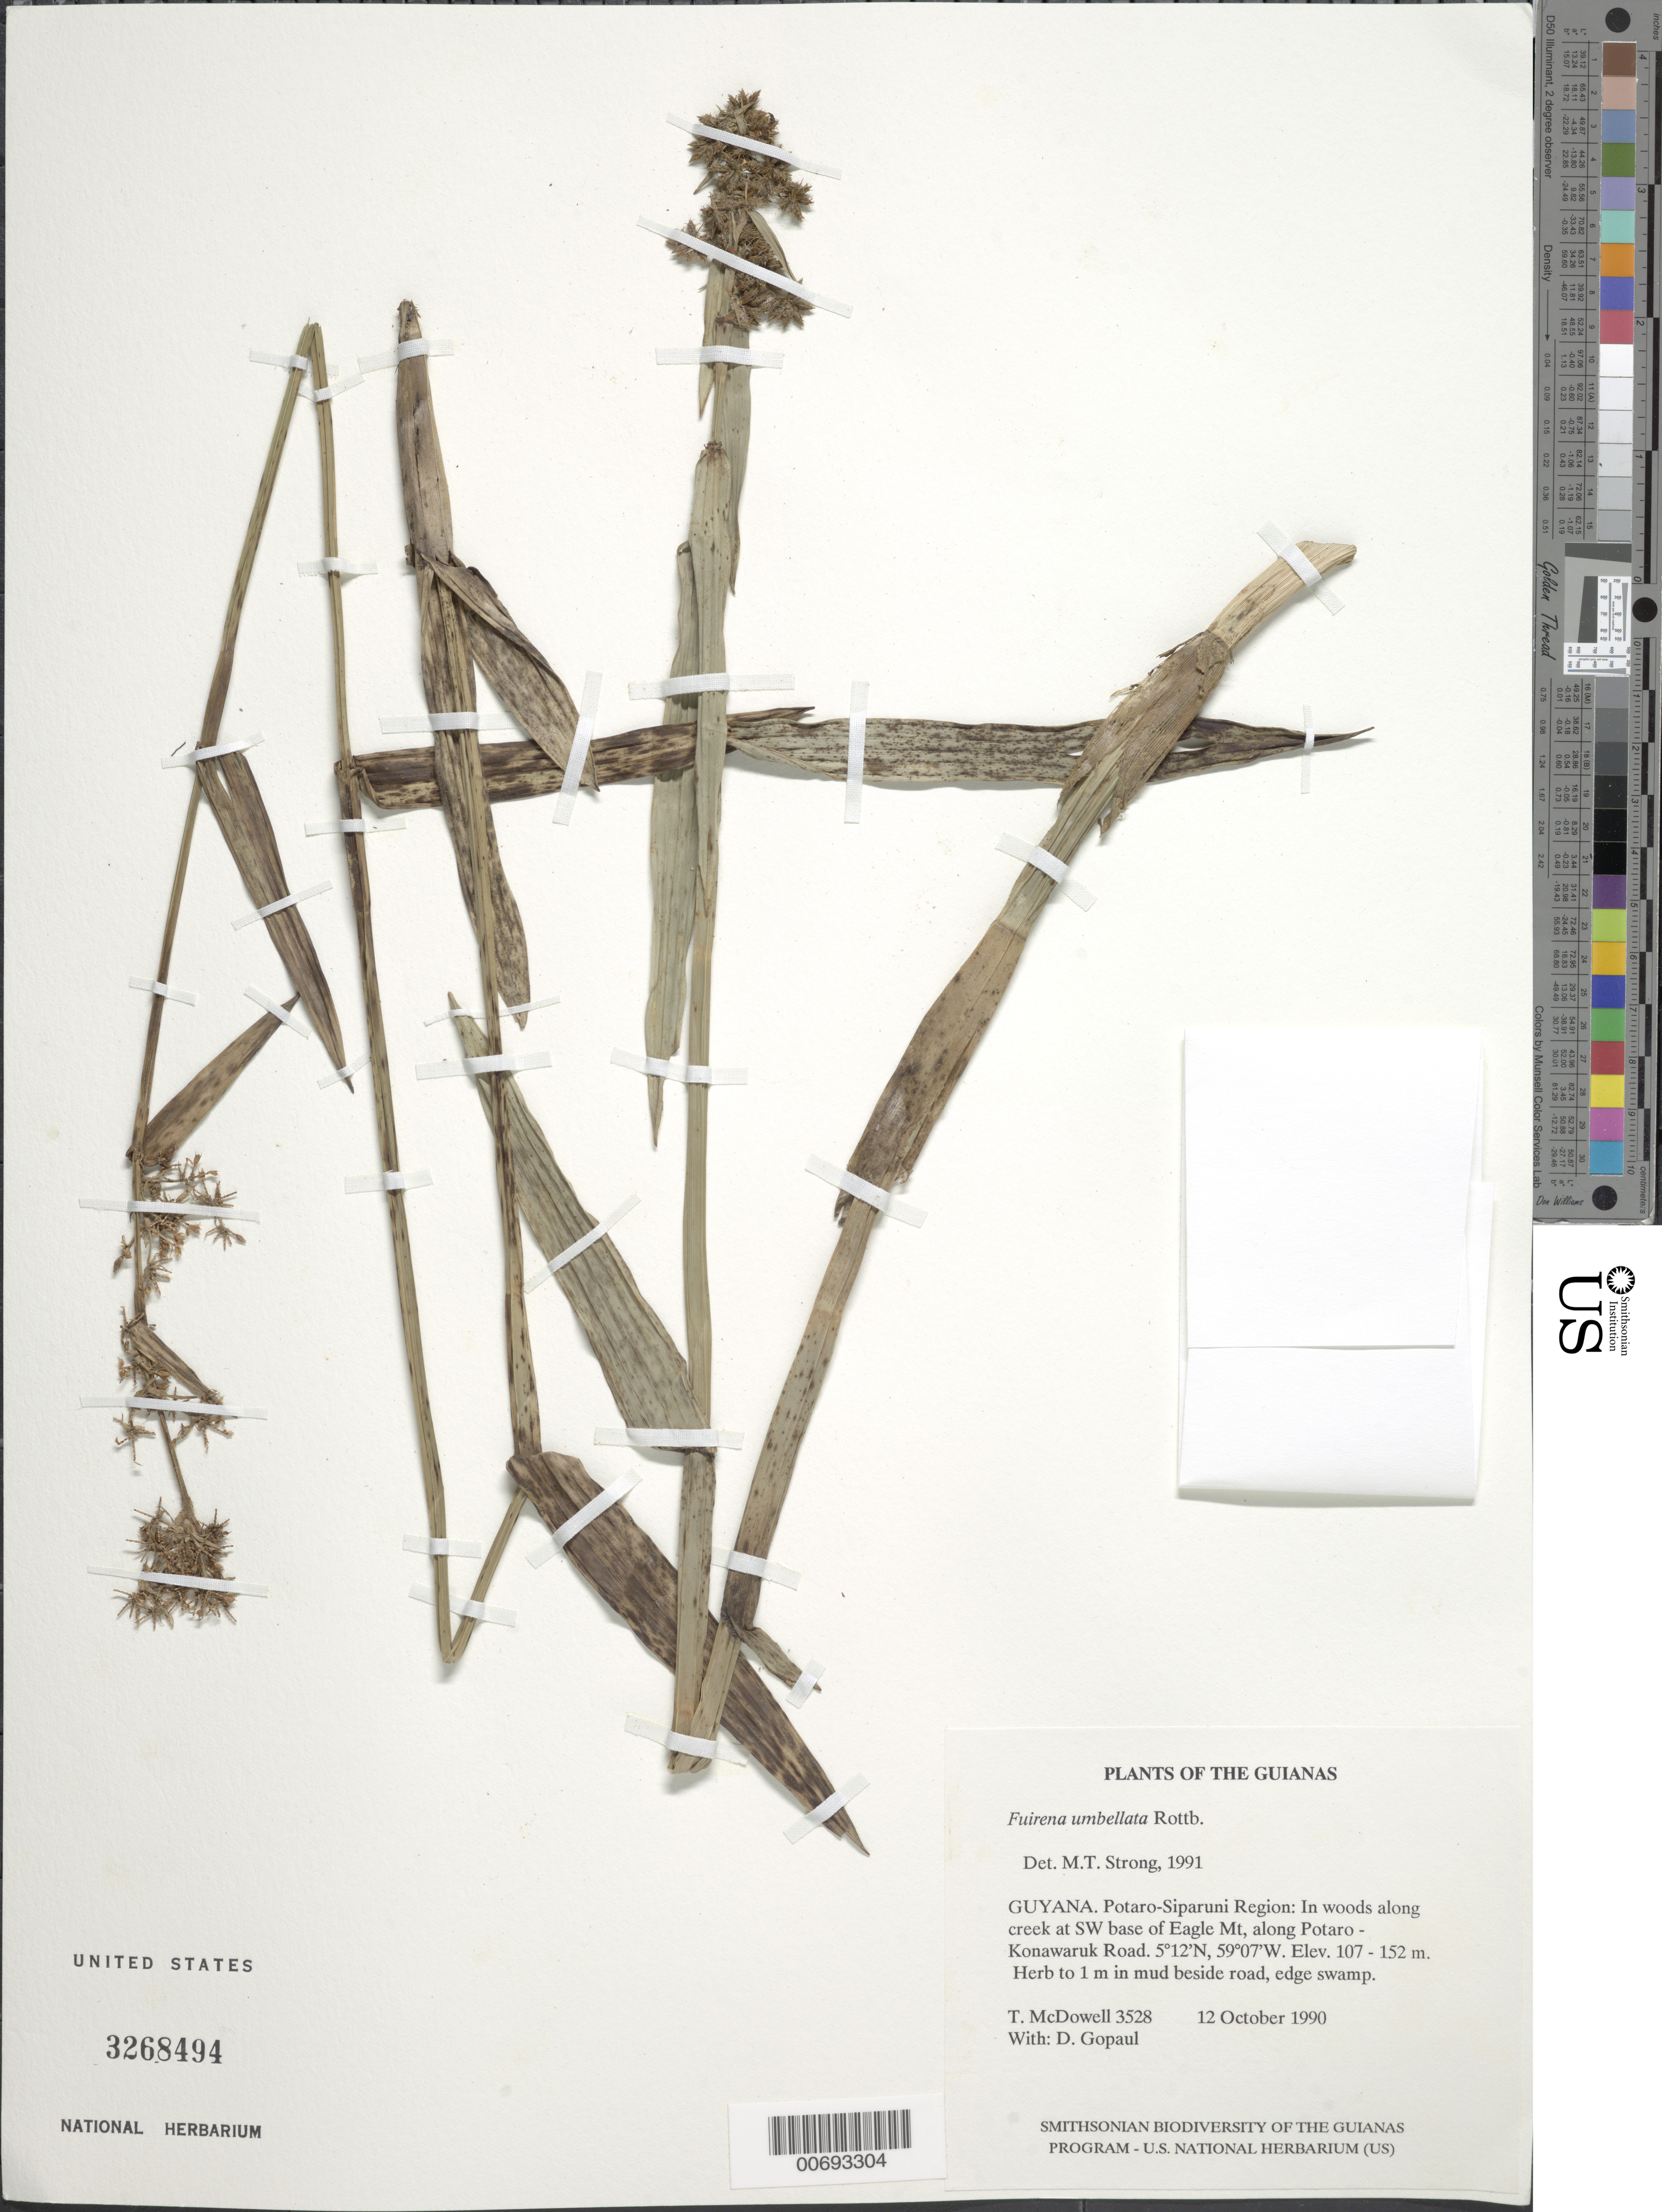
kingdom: Plantae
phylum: Tracheophyta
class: Liliopsida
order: Poales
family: Cyperaceae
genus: Fuirena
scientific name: Fuirena umbellata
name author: Rottb.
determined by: Strong, M. T., (US), Smithsonian Institution - National Museum of Natural History (UNITED STATES)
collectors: T. McDowell & D. Gopaul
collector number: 3528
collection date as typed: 12 October 1990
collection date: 1990-10-12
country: Guyana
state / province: Potaro-Siparuni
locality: In woods along creek at SW base of Eagle Mt and along Potaro - Konawaruk Road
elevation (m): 107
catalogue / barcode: US 3268494